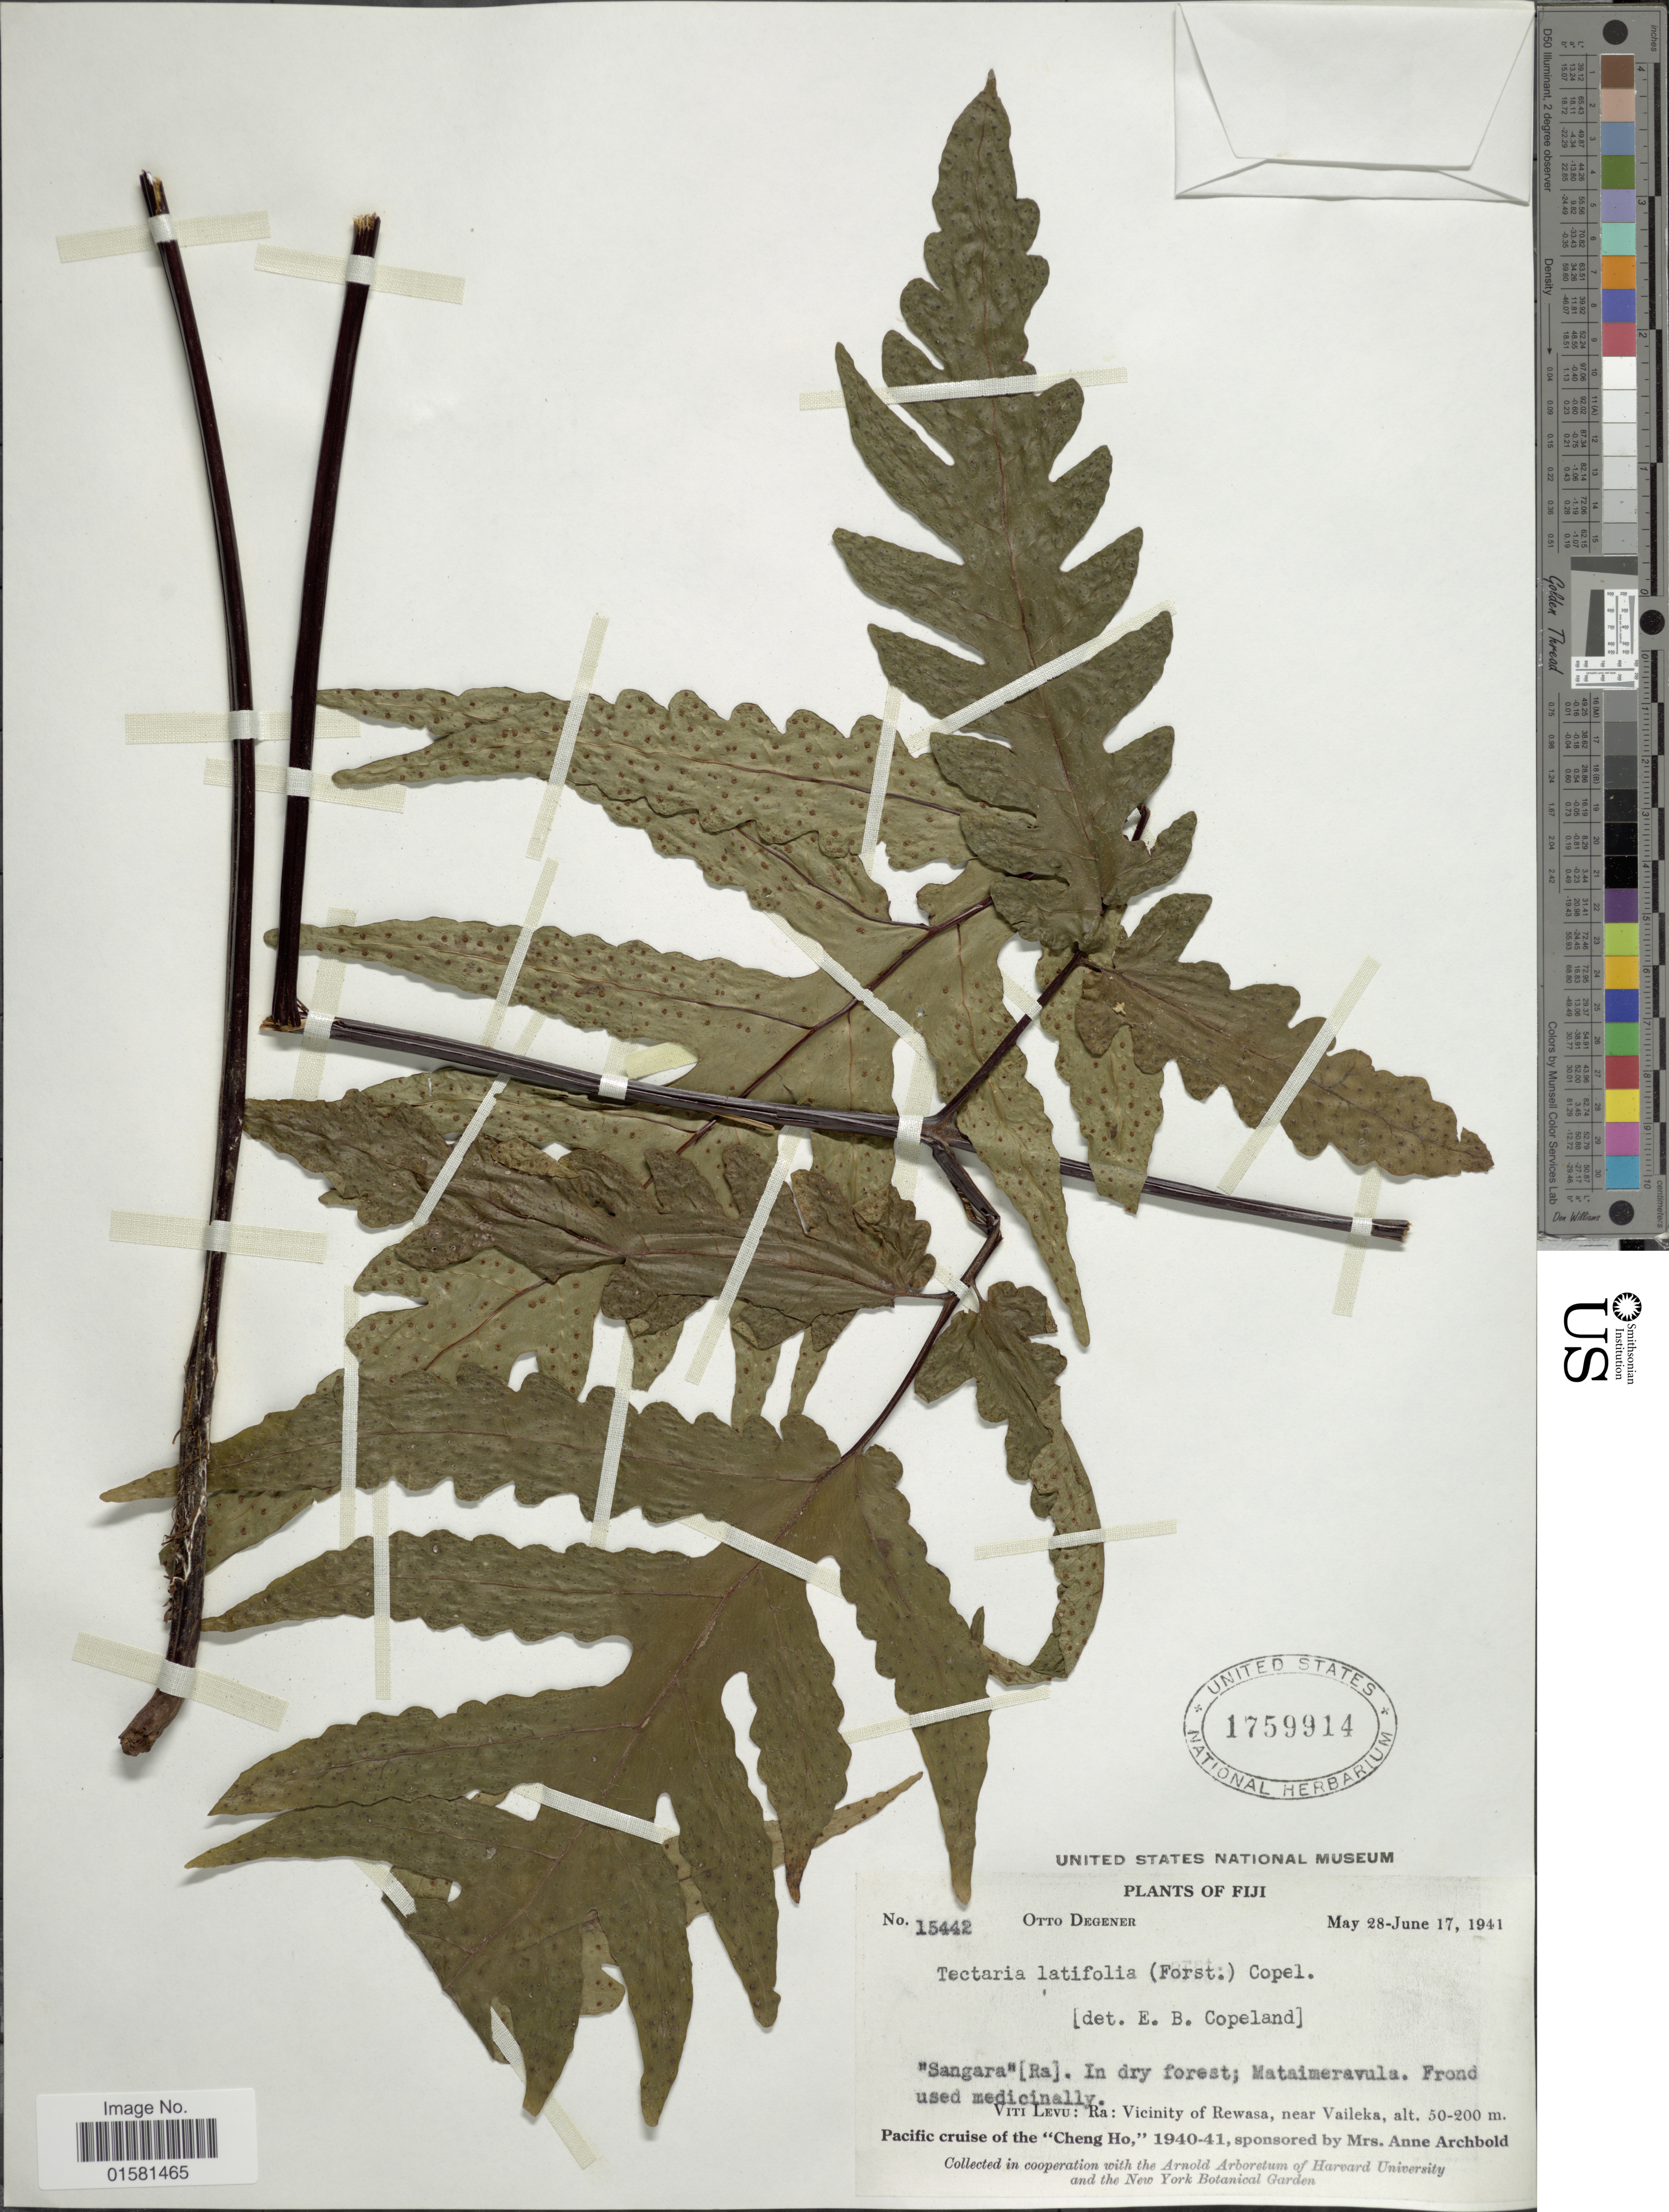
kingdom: Plantae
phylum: Tracheophyta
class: Polypodiopsida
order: Polypodiales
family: Tectariaceae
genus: Tectaria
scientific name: Tectaria latifolia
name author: (G. Forst.) Copel.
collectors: O. Degener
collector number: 15442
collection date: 1941-05-28/1941-06-17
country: Fiji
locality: Fiji: Viti Levu: Ra: Vicinity of Rewasa, near Vaileka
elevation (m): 50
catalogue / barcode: US 1759914